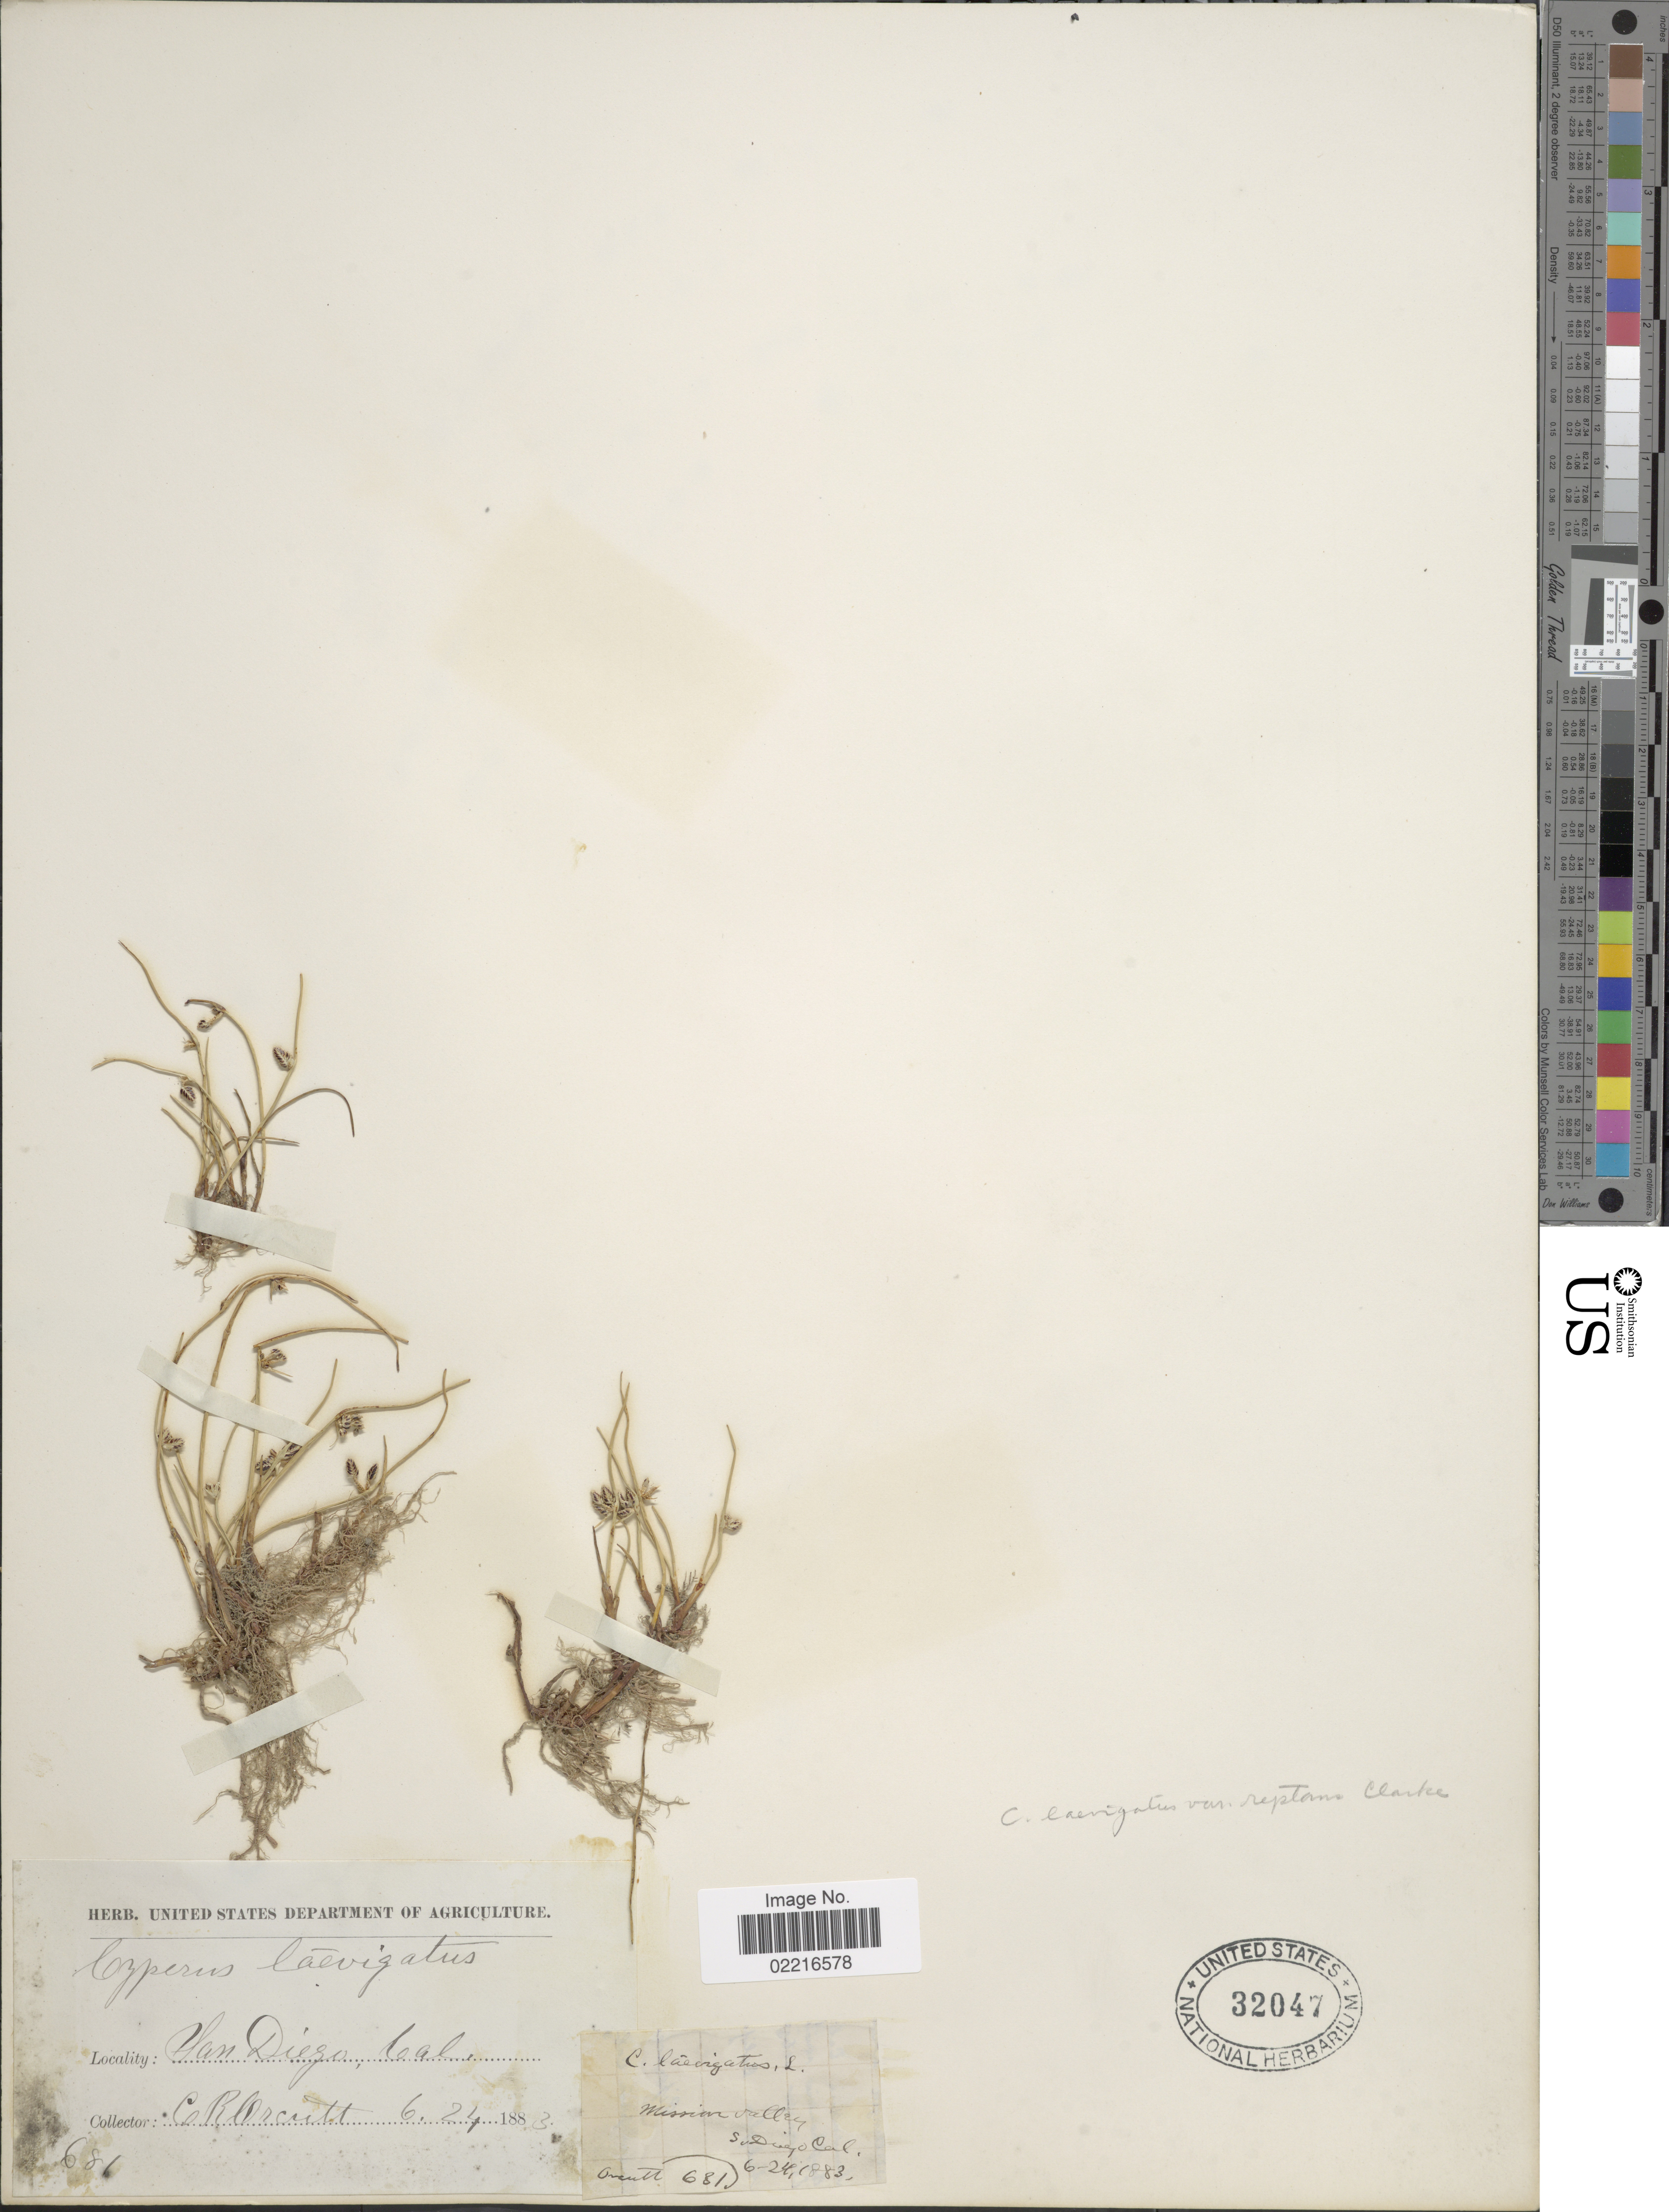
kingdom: Plantae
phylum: Tracheophyta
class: Liliopsida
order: Poales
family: Cyperaceae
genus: Cyperus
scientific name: Cyperus laevigatus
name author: L.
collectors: C. R. Orcutt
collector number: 681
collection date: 1883-06-24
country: United States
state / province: California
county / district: San Diego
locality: San Diego, Cal., Mission Valley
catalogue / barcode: US 32047